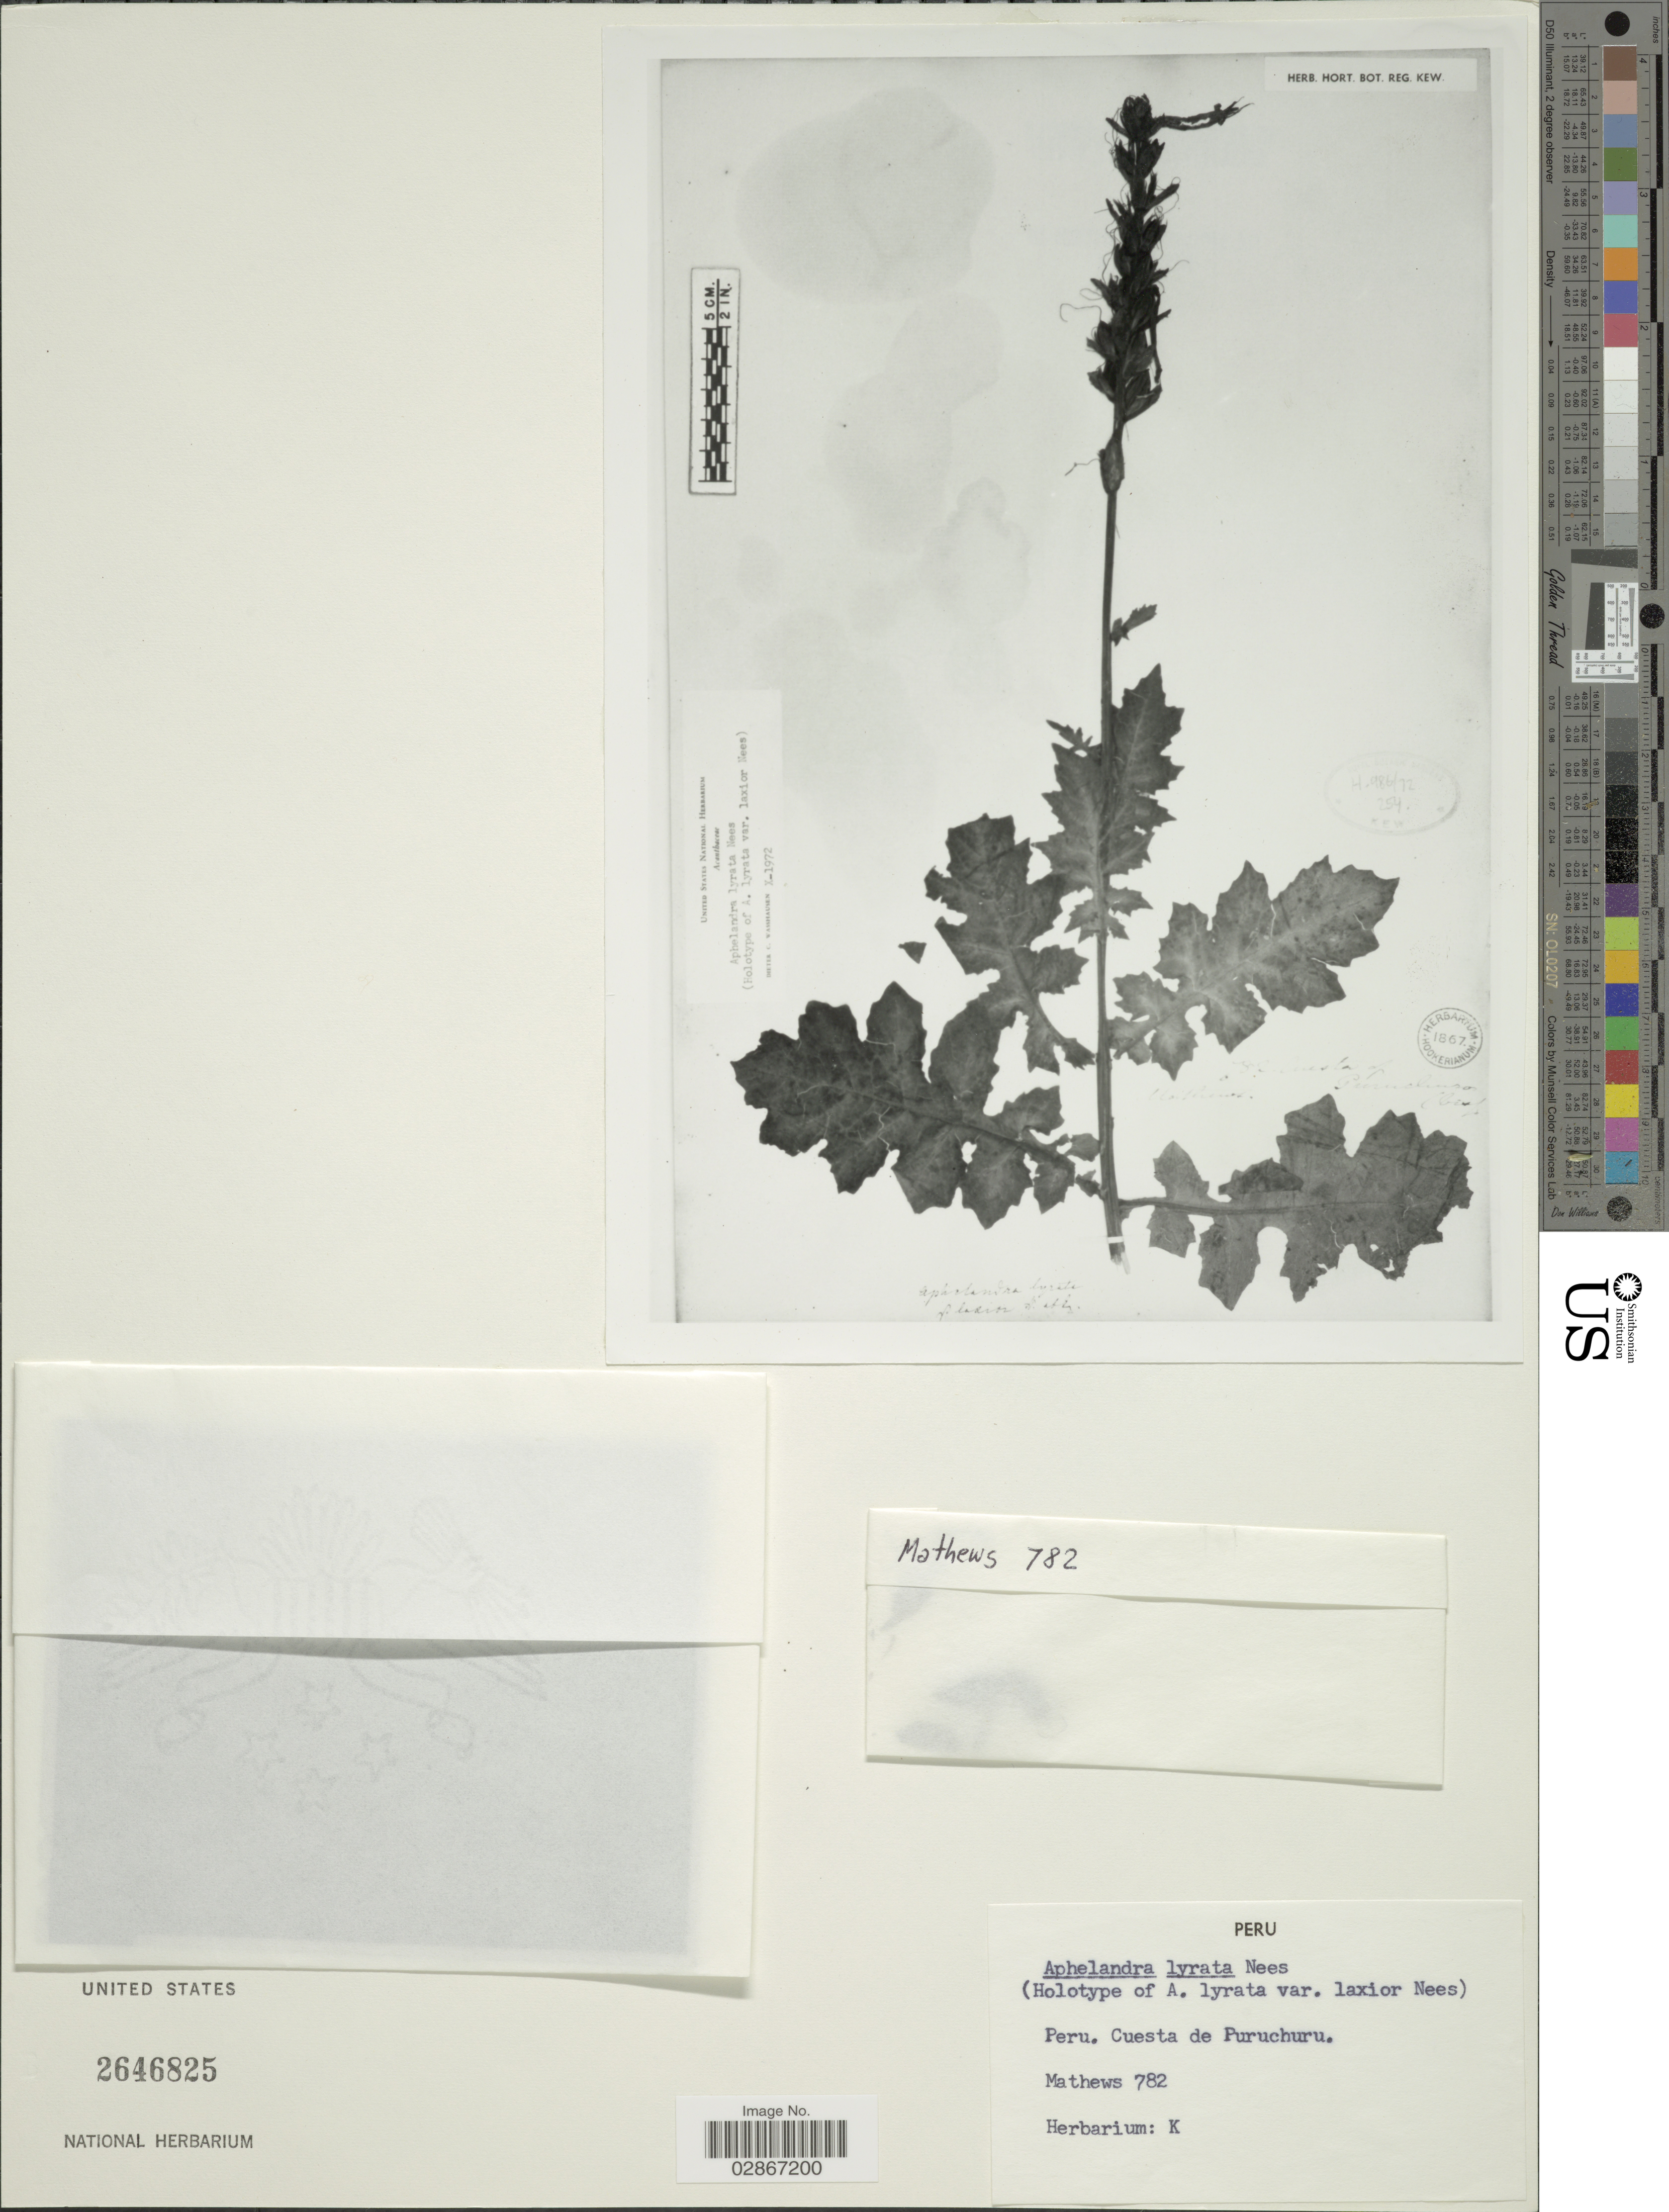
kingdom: Plantae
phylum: Tracheophyta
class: Magnoliopsida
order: Lamiales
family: Acanthaceae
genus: Aphelandra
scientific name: Aphelandra lyrata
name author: Nees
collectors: -- Mathews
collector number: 782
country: Peru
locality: Cuesta de Puruchuru.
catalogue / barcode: US 2646825